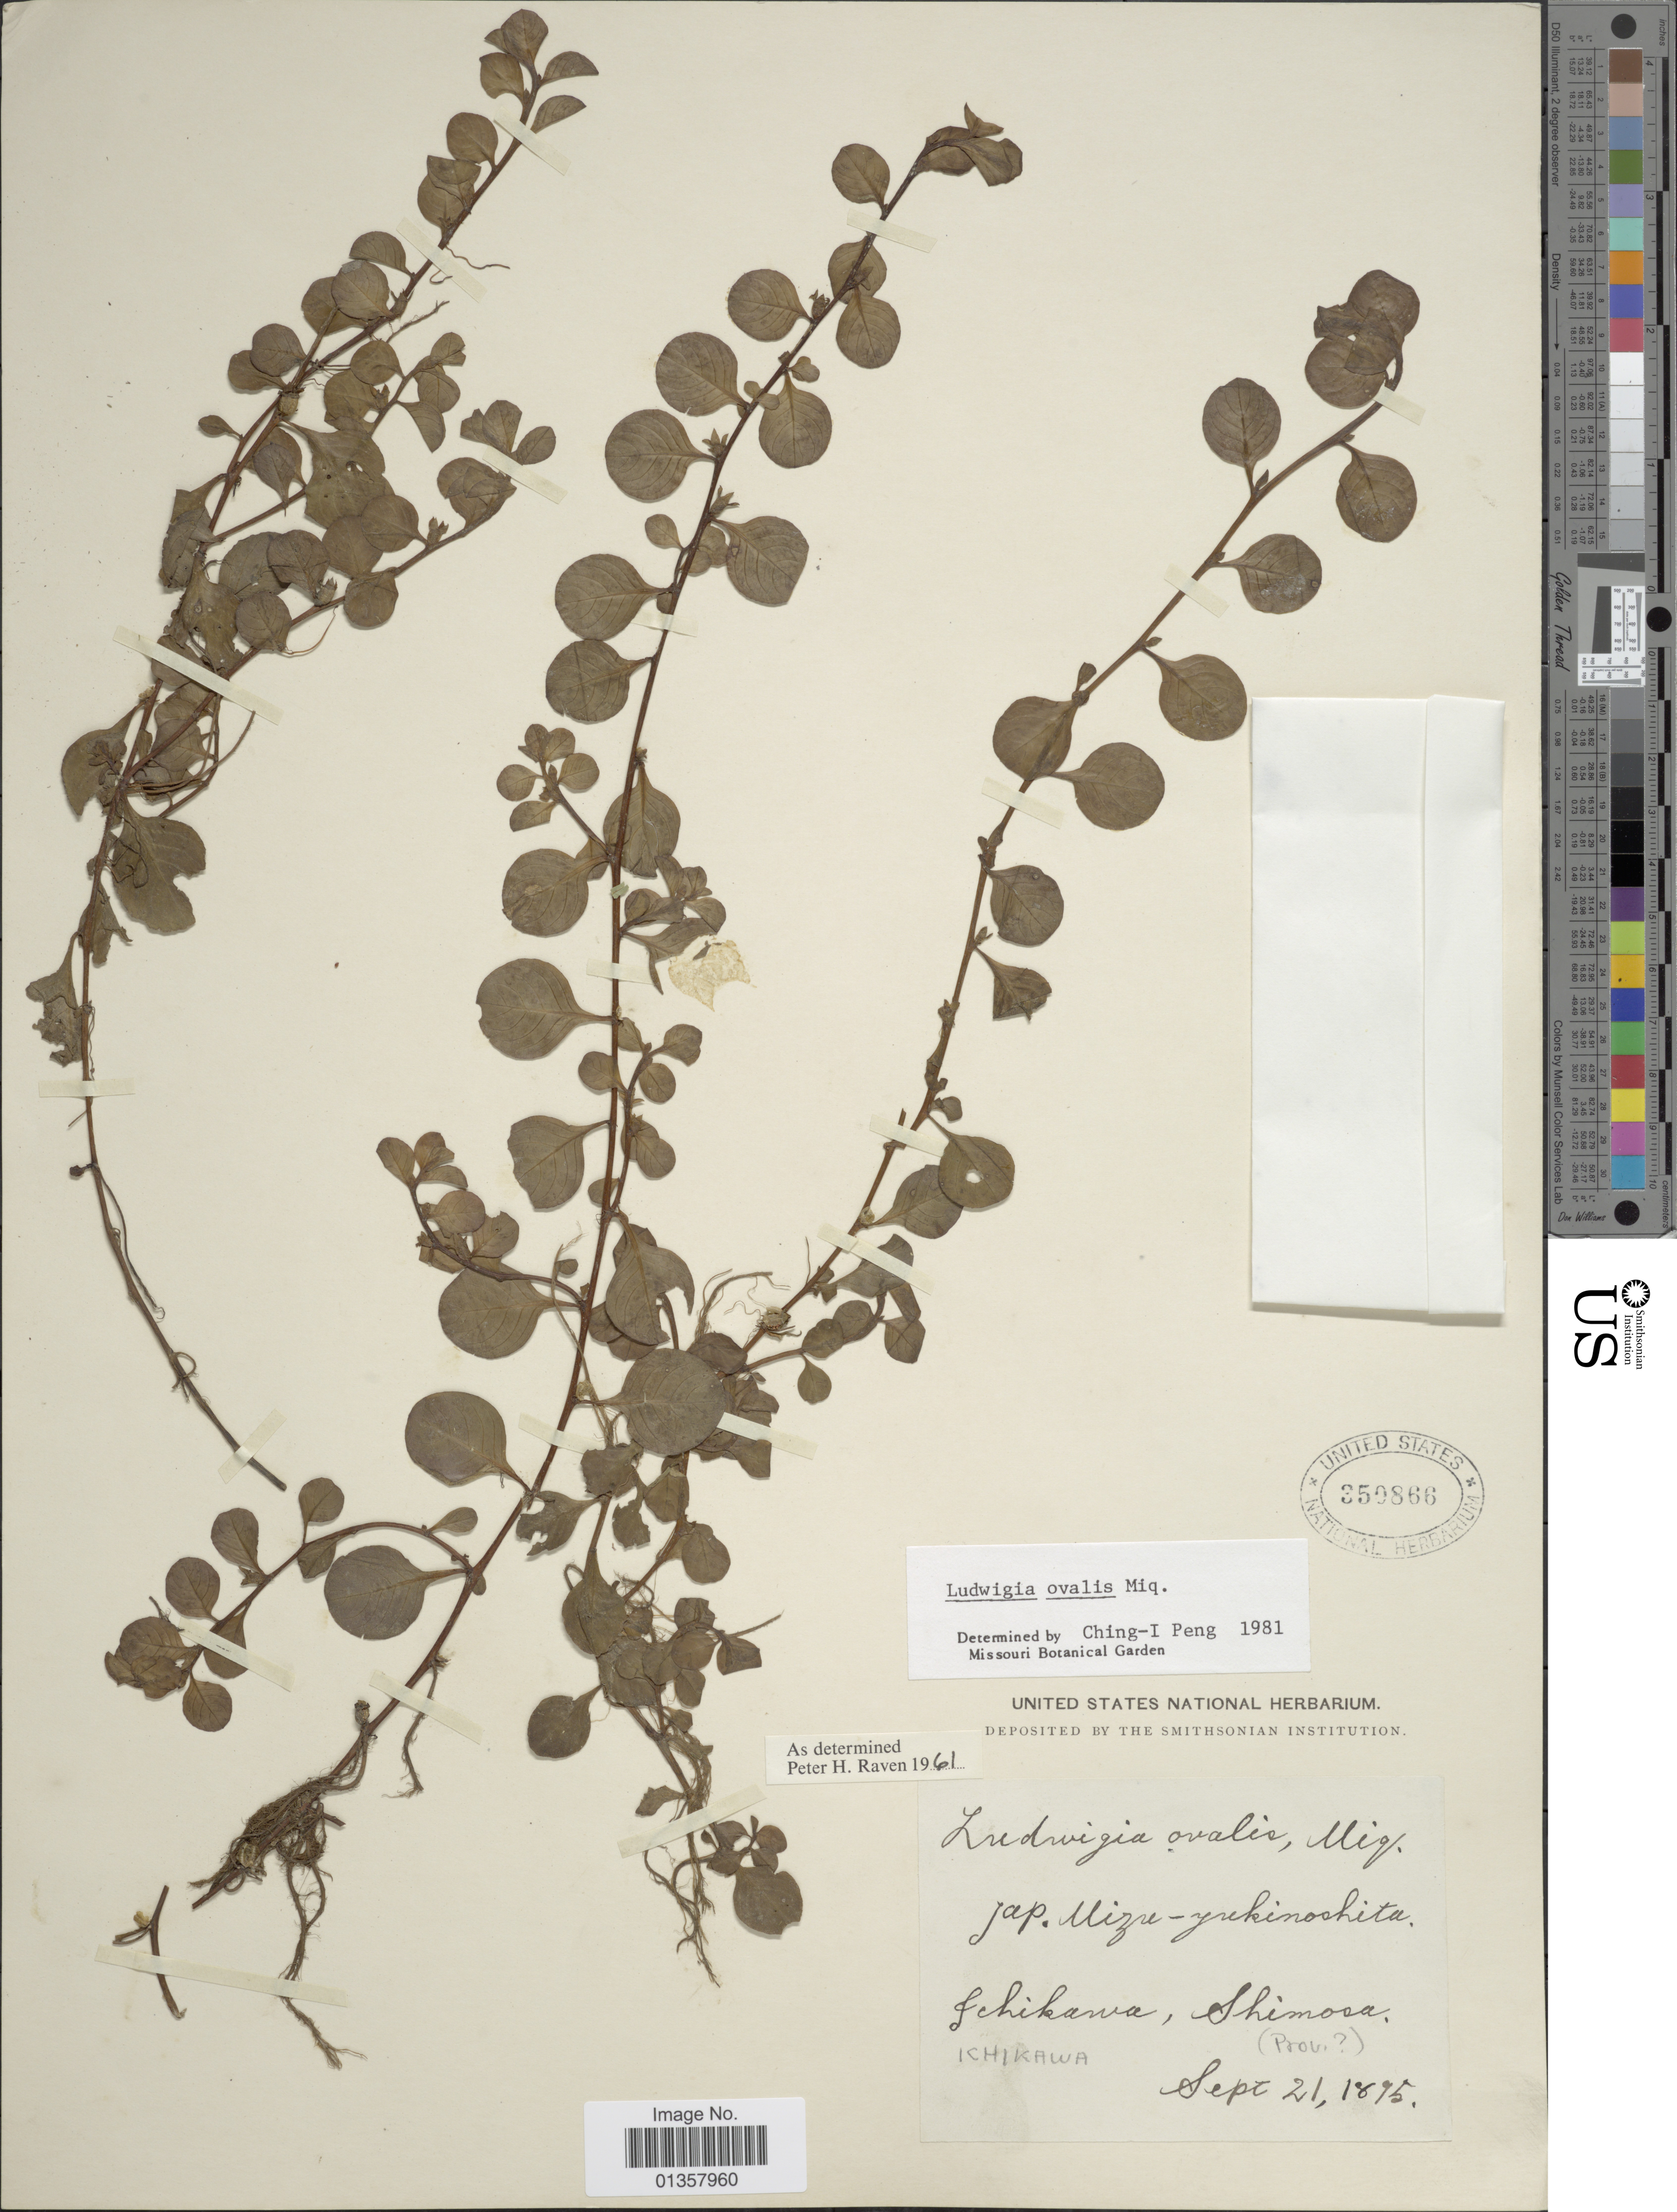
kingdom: Plantae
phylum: Tracheophyta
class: Magnoliopsida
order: Myrtales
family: Onagraceae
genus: Ludwigia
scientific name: Ludwigia ovalis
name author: Miq.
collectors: -. Ichikawa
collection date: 1895-09-21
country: Japan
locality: Shimosa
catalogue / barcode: US 350866